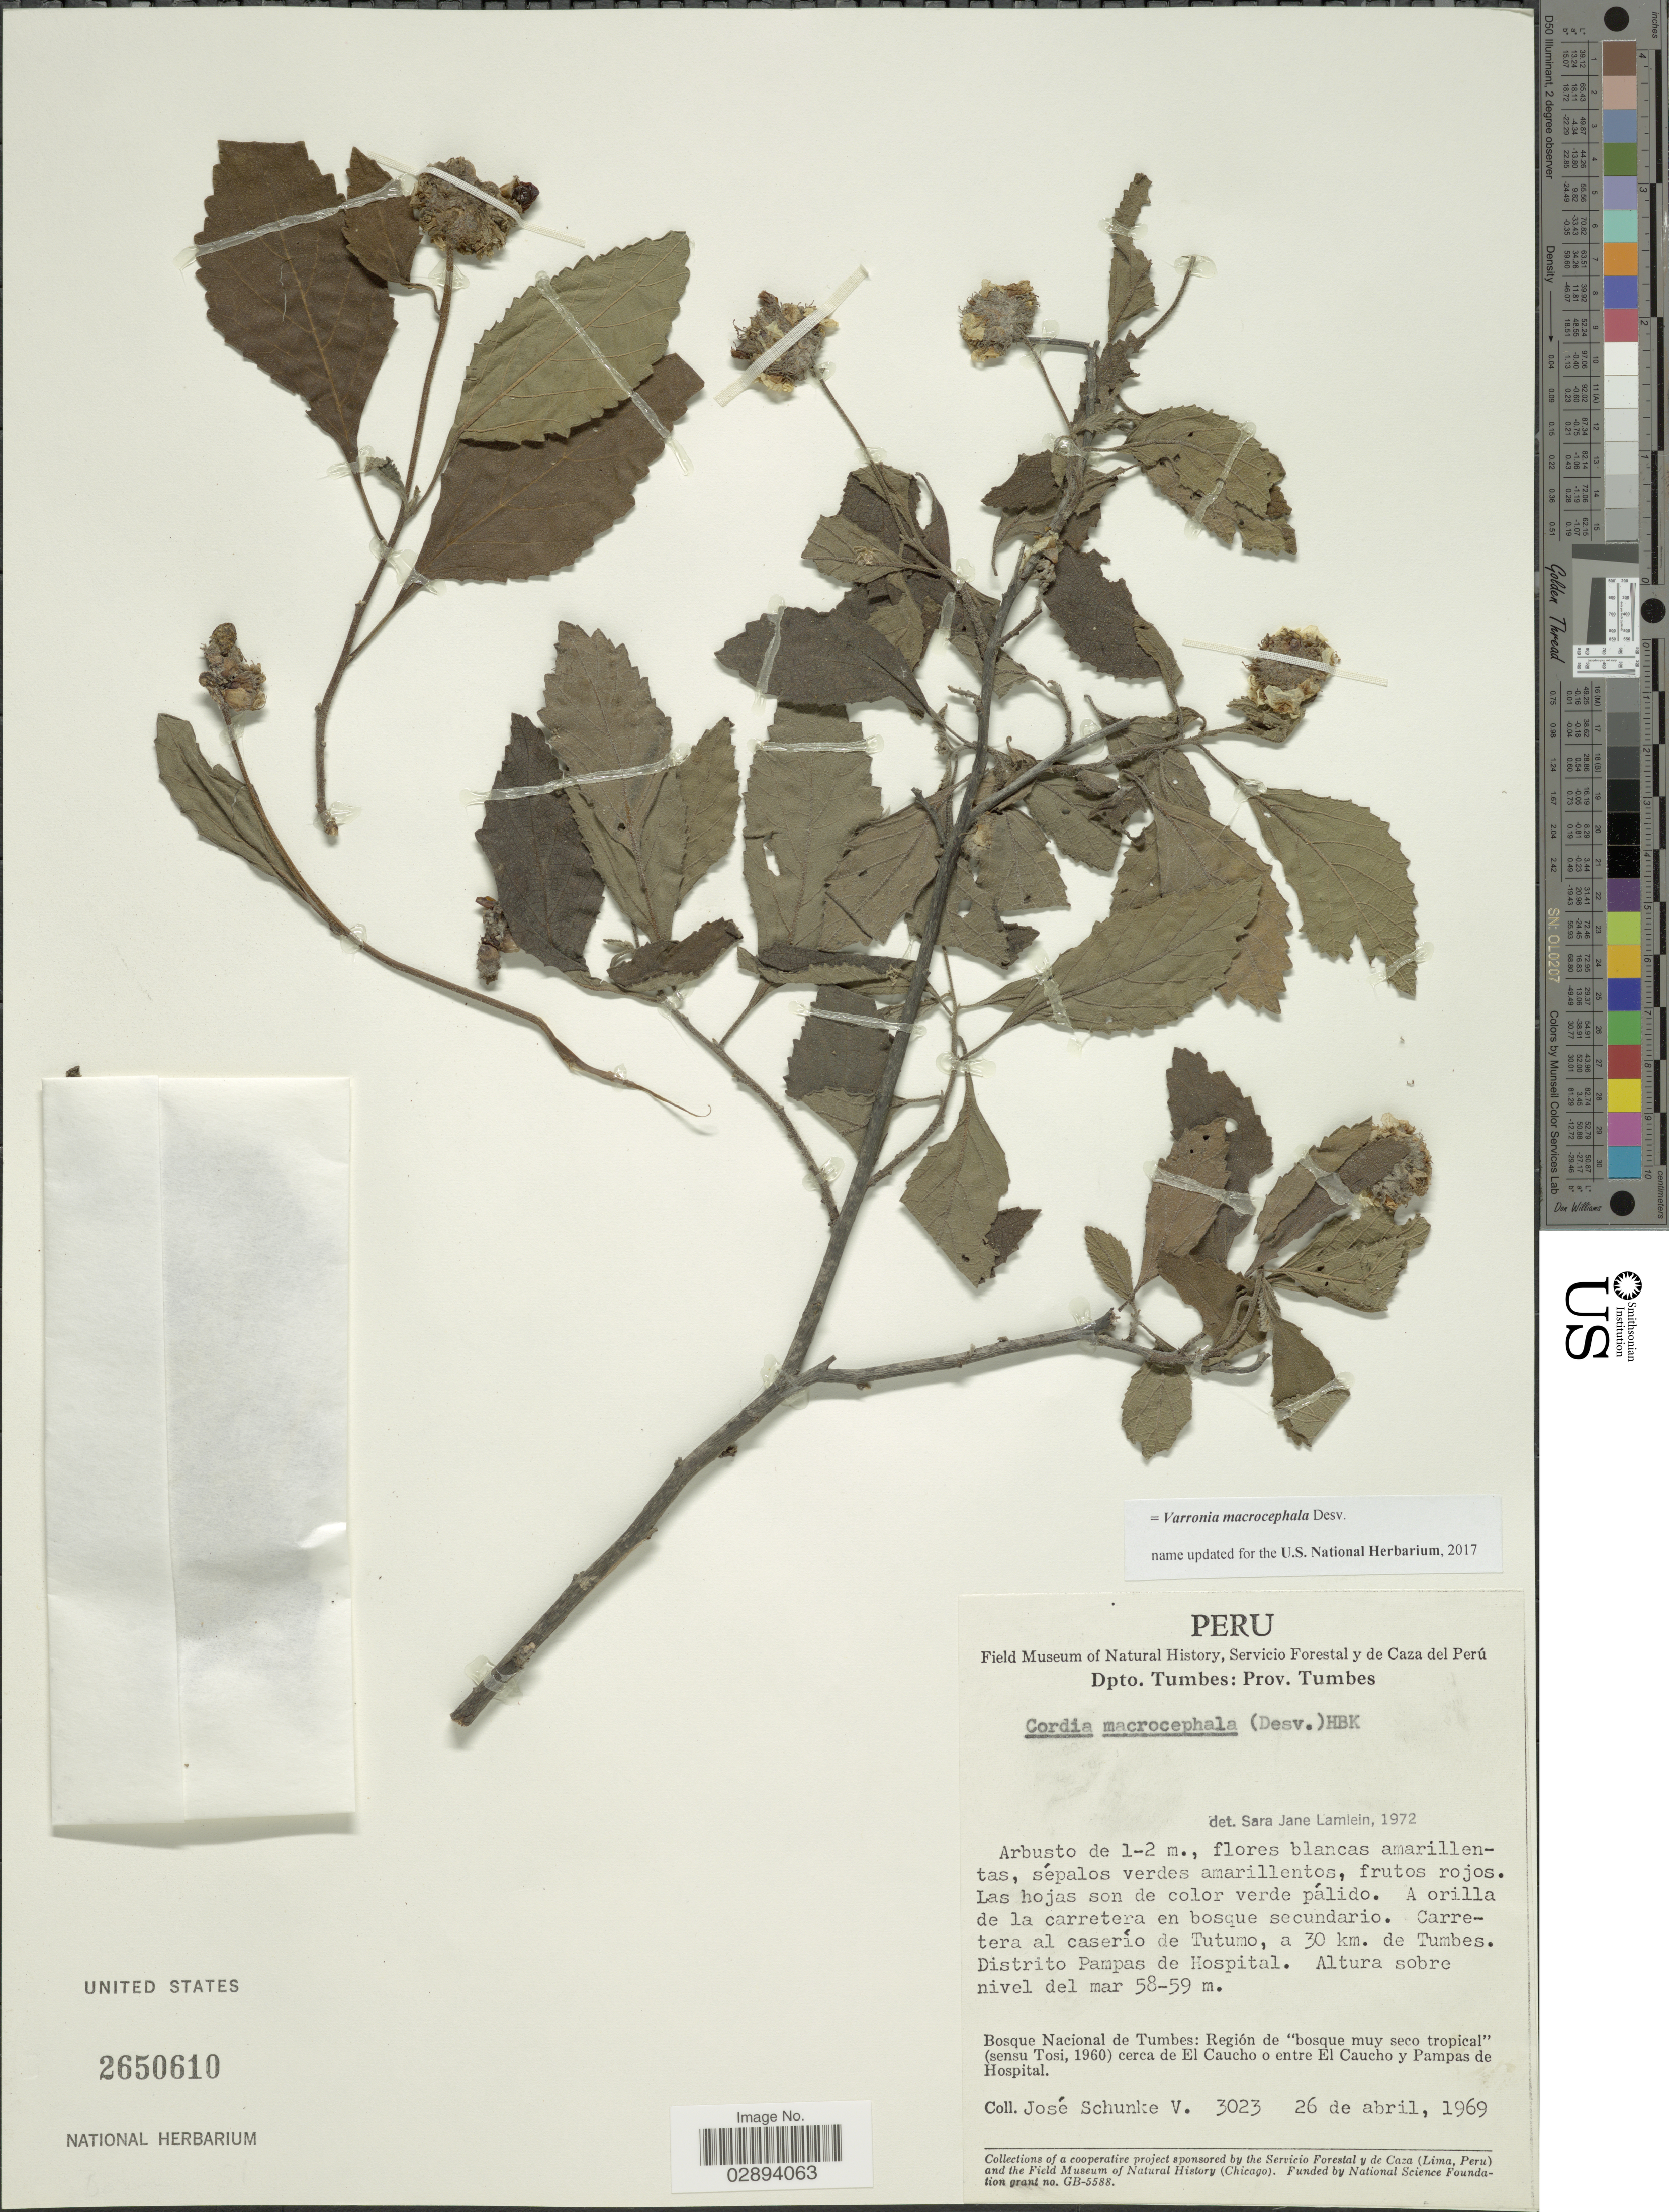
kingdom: Plantae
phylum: Tracheophyta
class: Magnoliopsida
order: Boraginales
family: Cordiaceae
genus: Varronia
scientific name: Varronia macrocephala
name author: Desv.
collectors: J. Schunke Vigo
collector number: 3023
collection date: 1969-04-26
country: Peru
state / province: Tumbes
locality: Dpto. Tumbes, Carretera al caserío de Tutumo, a 30km. de Tumbes, Distrito Pampas de Hospital, Bosque Nacional de Tumbes, Región de "bosque muy seco tropical" (sensu Tosi, 1960) cerca de El Caucho entre El Caucho y Pampas de Hospital.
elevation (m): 58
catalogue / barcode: US 2650610